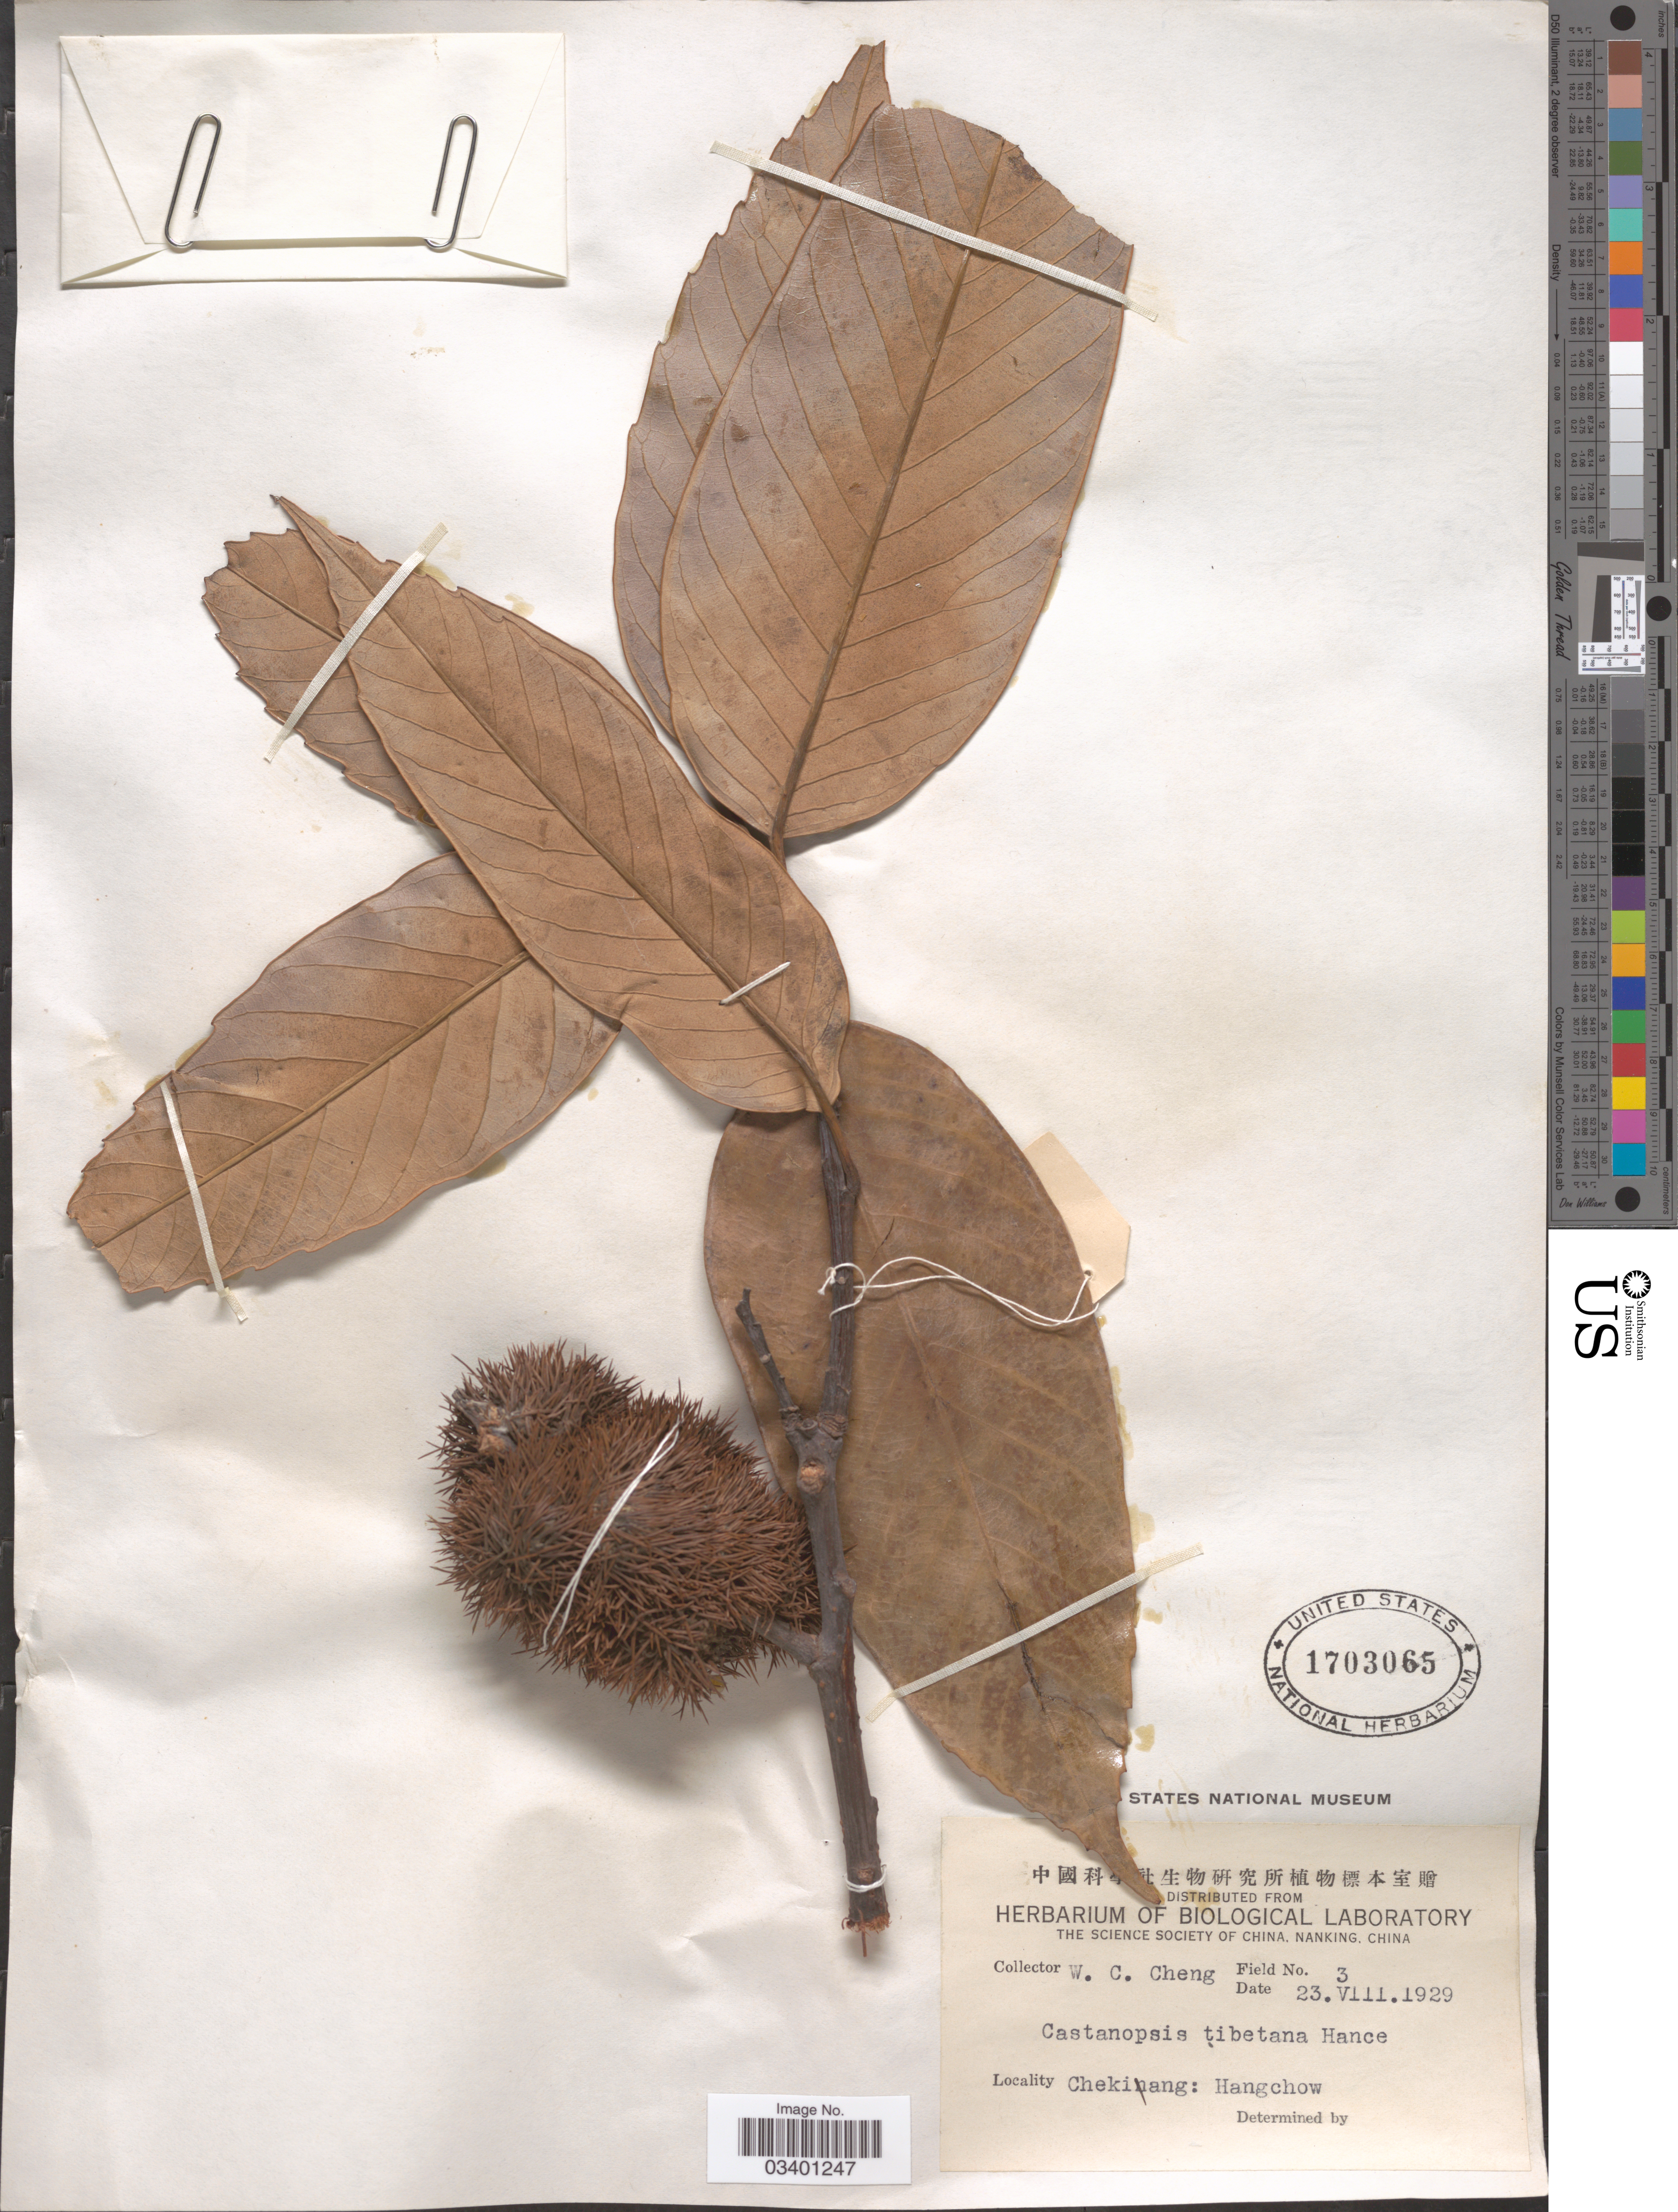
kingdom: Plantae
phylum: Tracheophyta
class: Magnoliopsida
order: Fagales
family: Fagaceae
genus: Castanopsis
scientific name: Castanopsis tibetana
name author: Hance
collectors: W. C. Cheng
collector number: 3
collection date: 1929-08-23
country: China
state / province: Zhejiang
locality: Chekiang: Hangchow.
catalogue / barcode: US 1703065